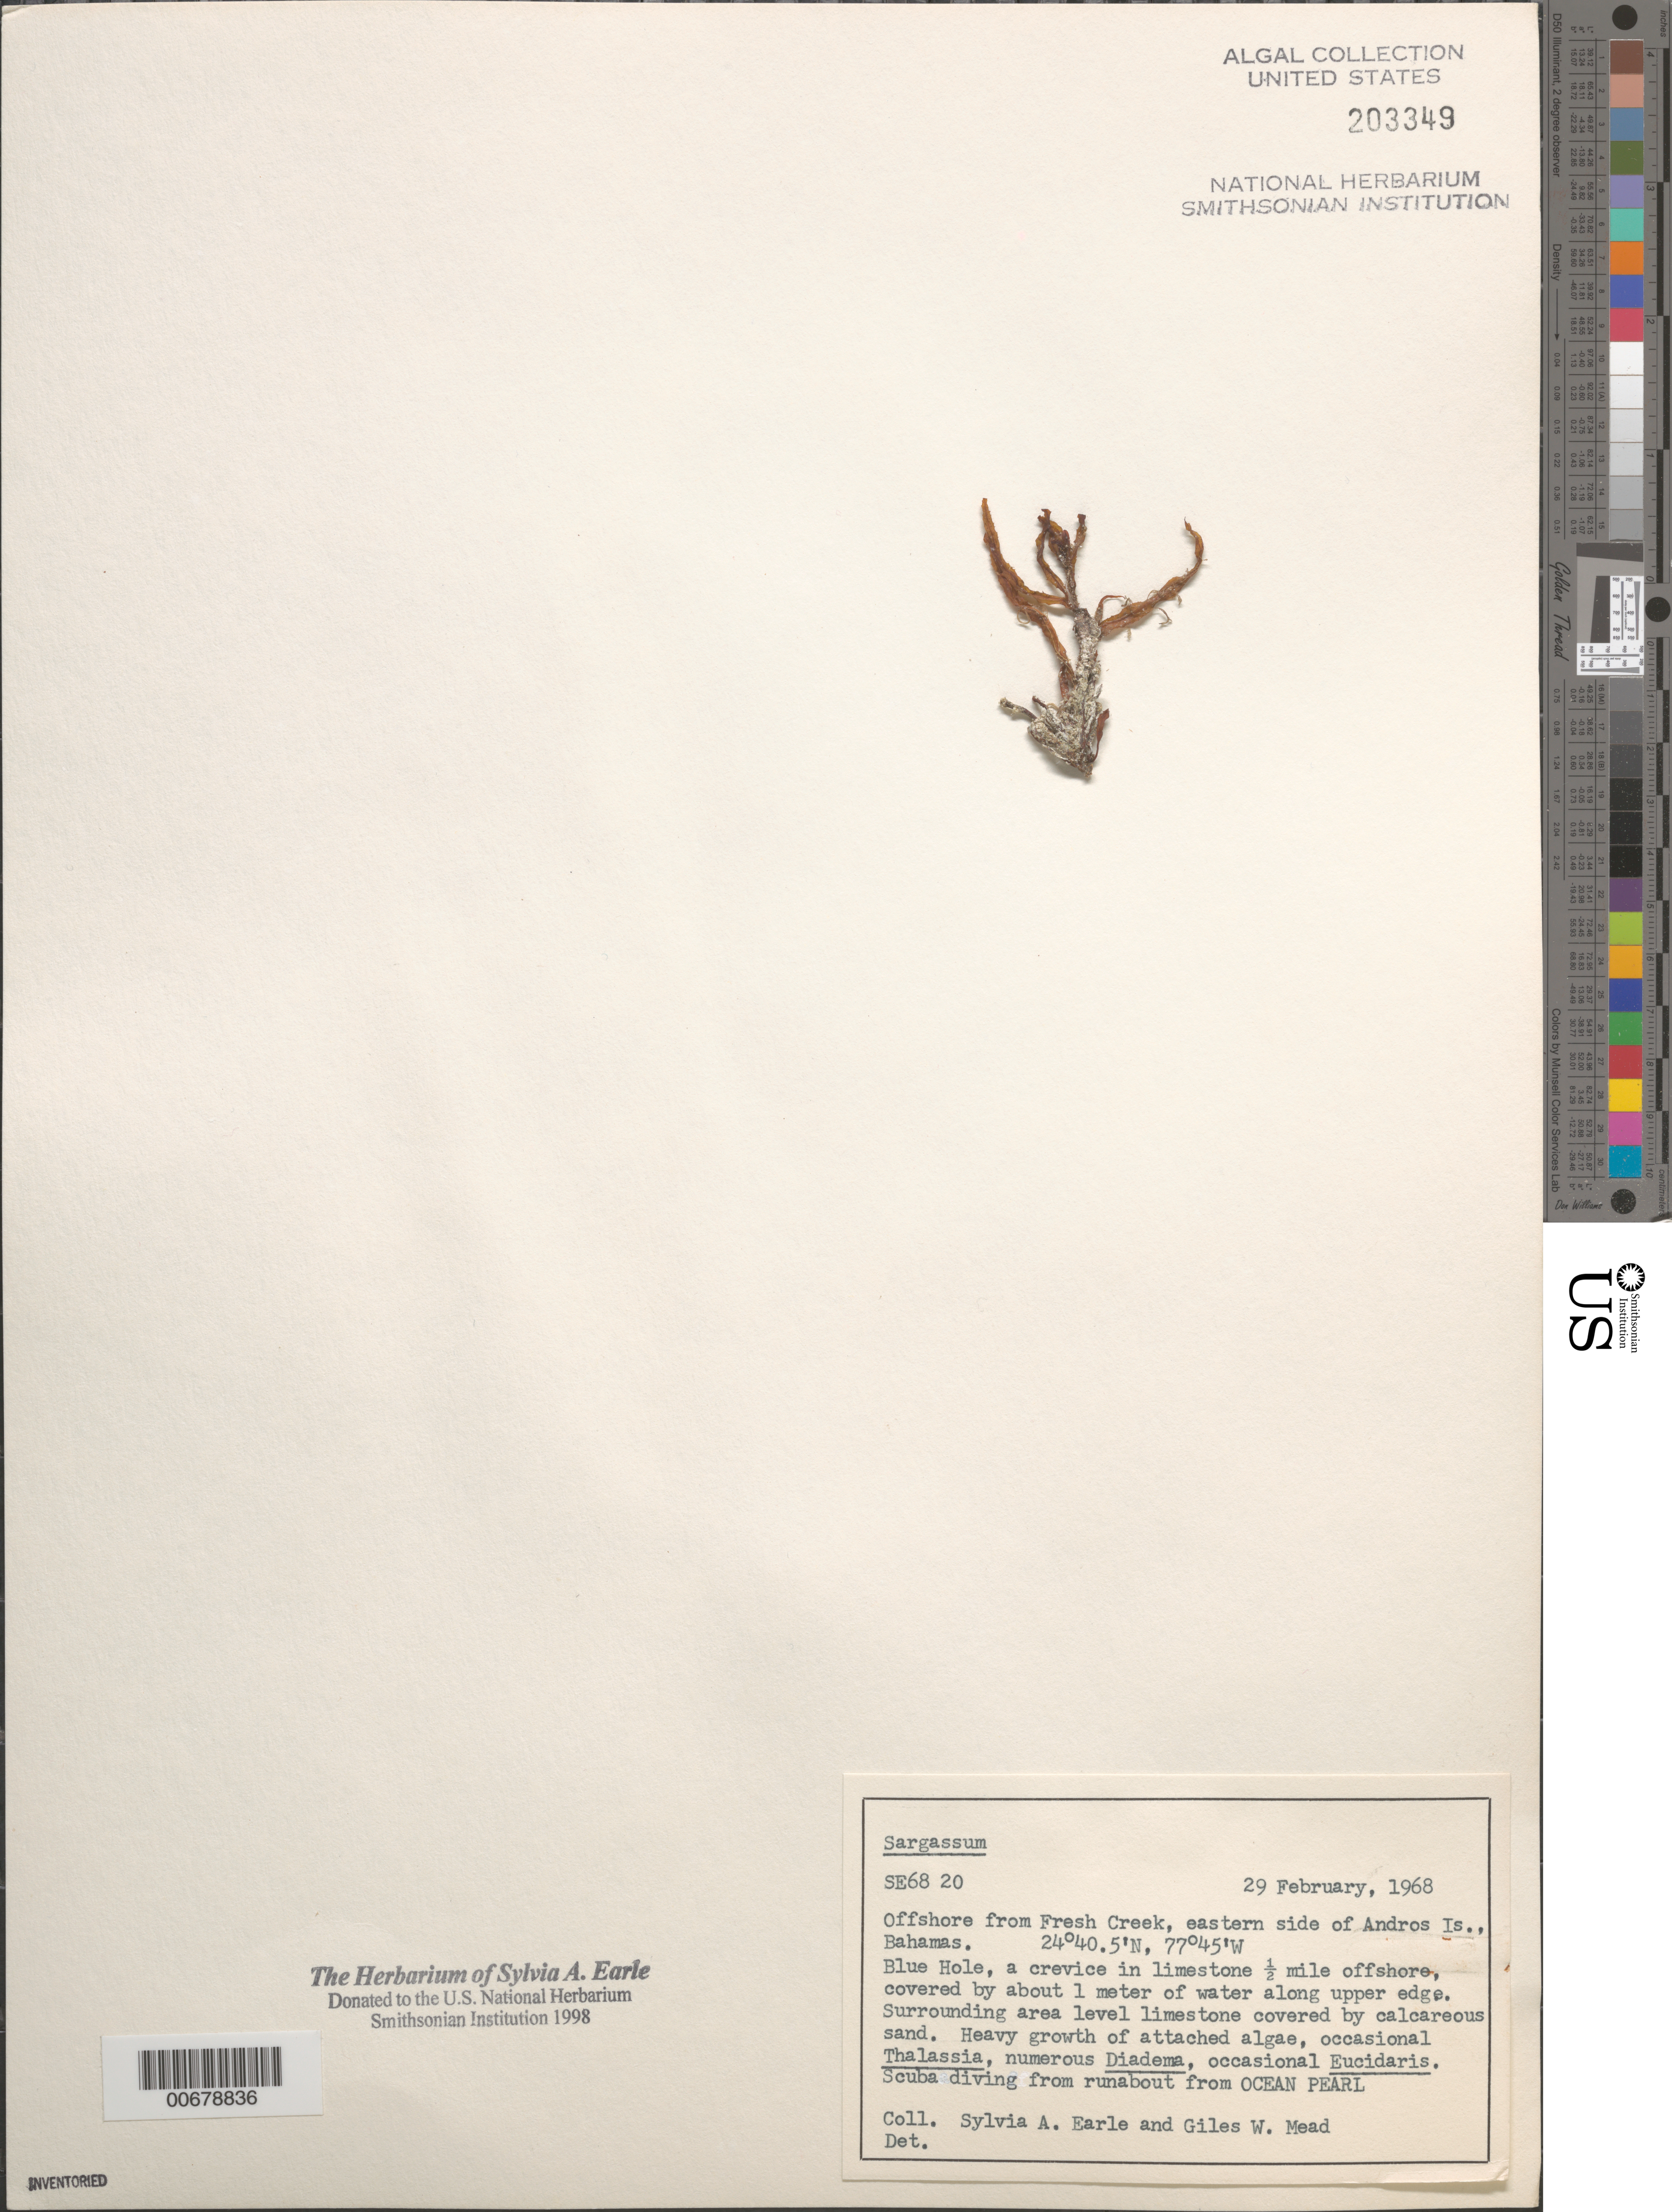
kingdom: Chromista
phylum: Ochrophyta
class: Phaeophyceae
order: Fucales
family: Sargassaceae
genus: Sargassum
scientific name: Sargassum sp.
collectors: S. A. Earle & G. W. Mead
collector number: SE 6820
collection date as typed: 29 Feb 1968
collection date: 1968-02-29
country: Bahamas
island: Andros Island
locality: Blue Hole, off Fresh Creek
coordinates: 24 40.5' N, 77 45' W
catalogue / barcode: US 203349